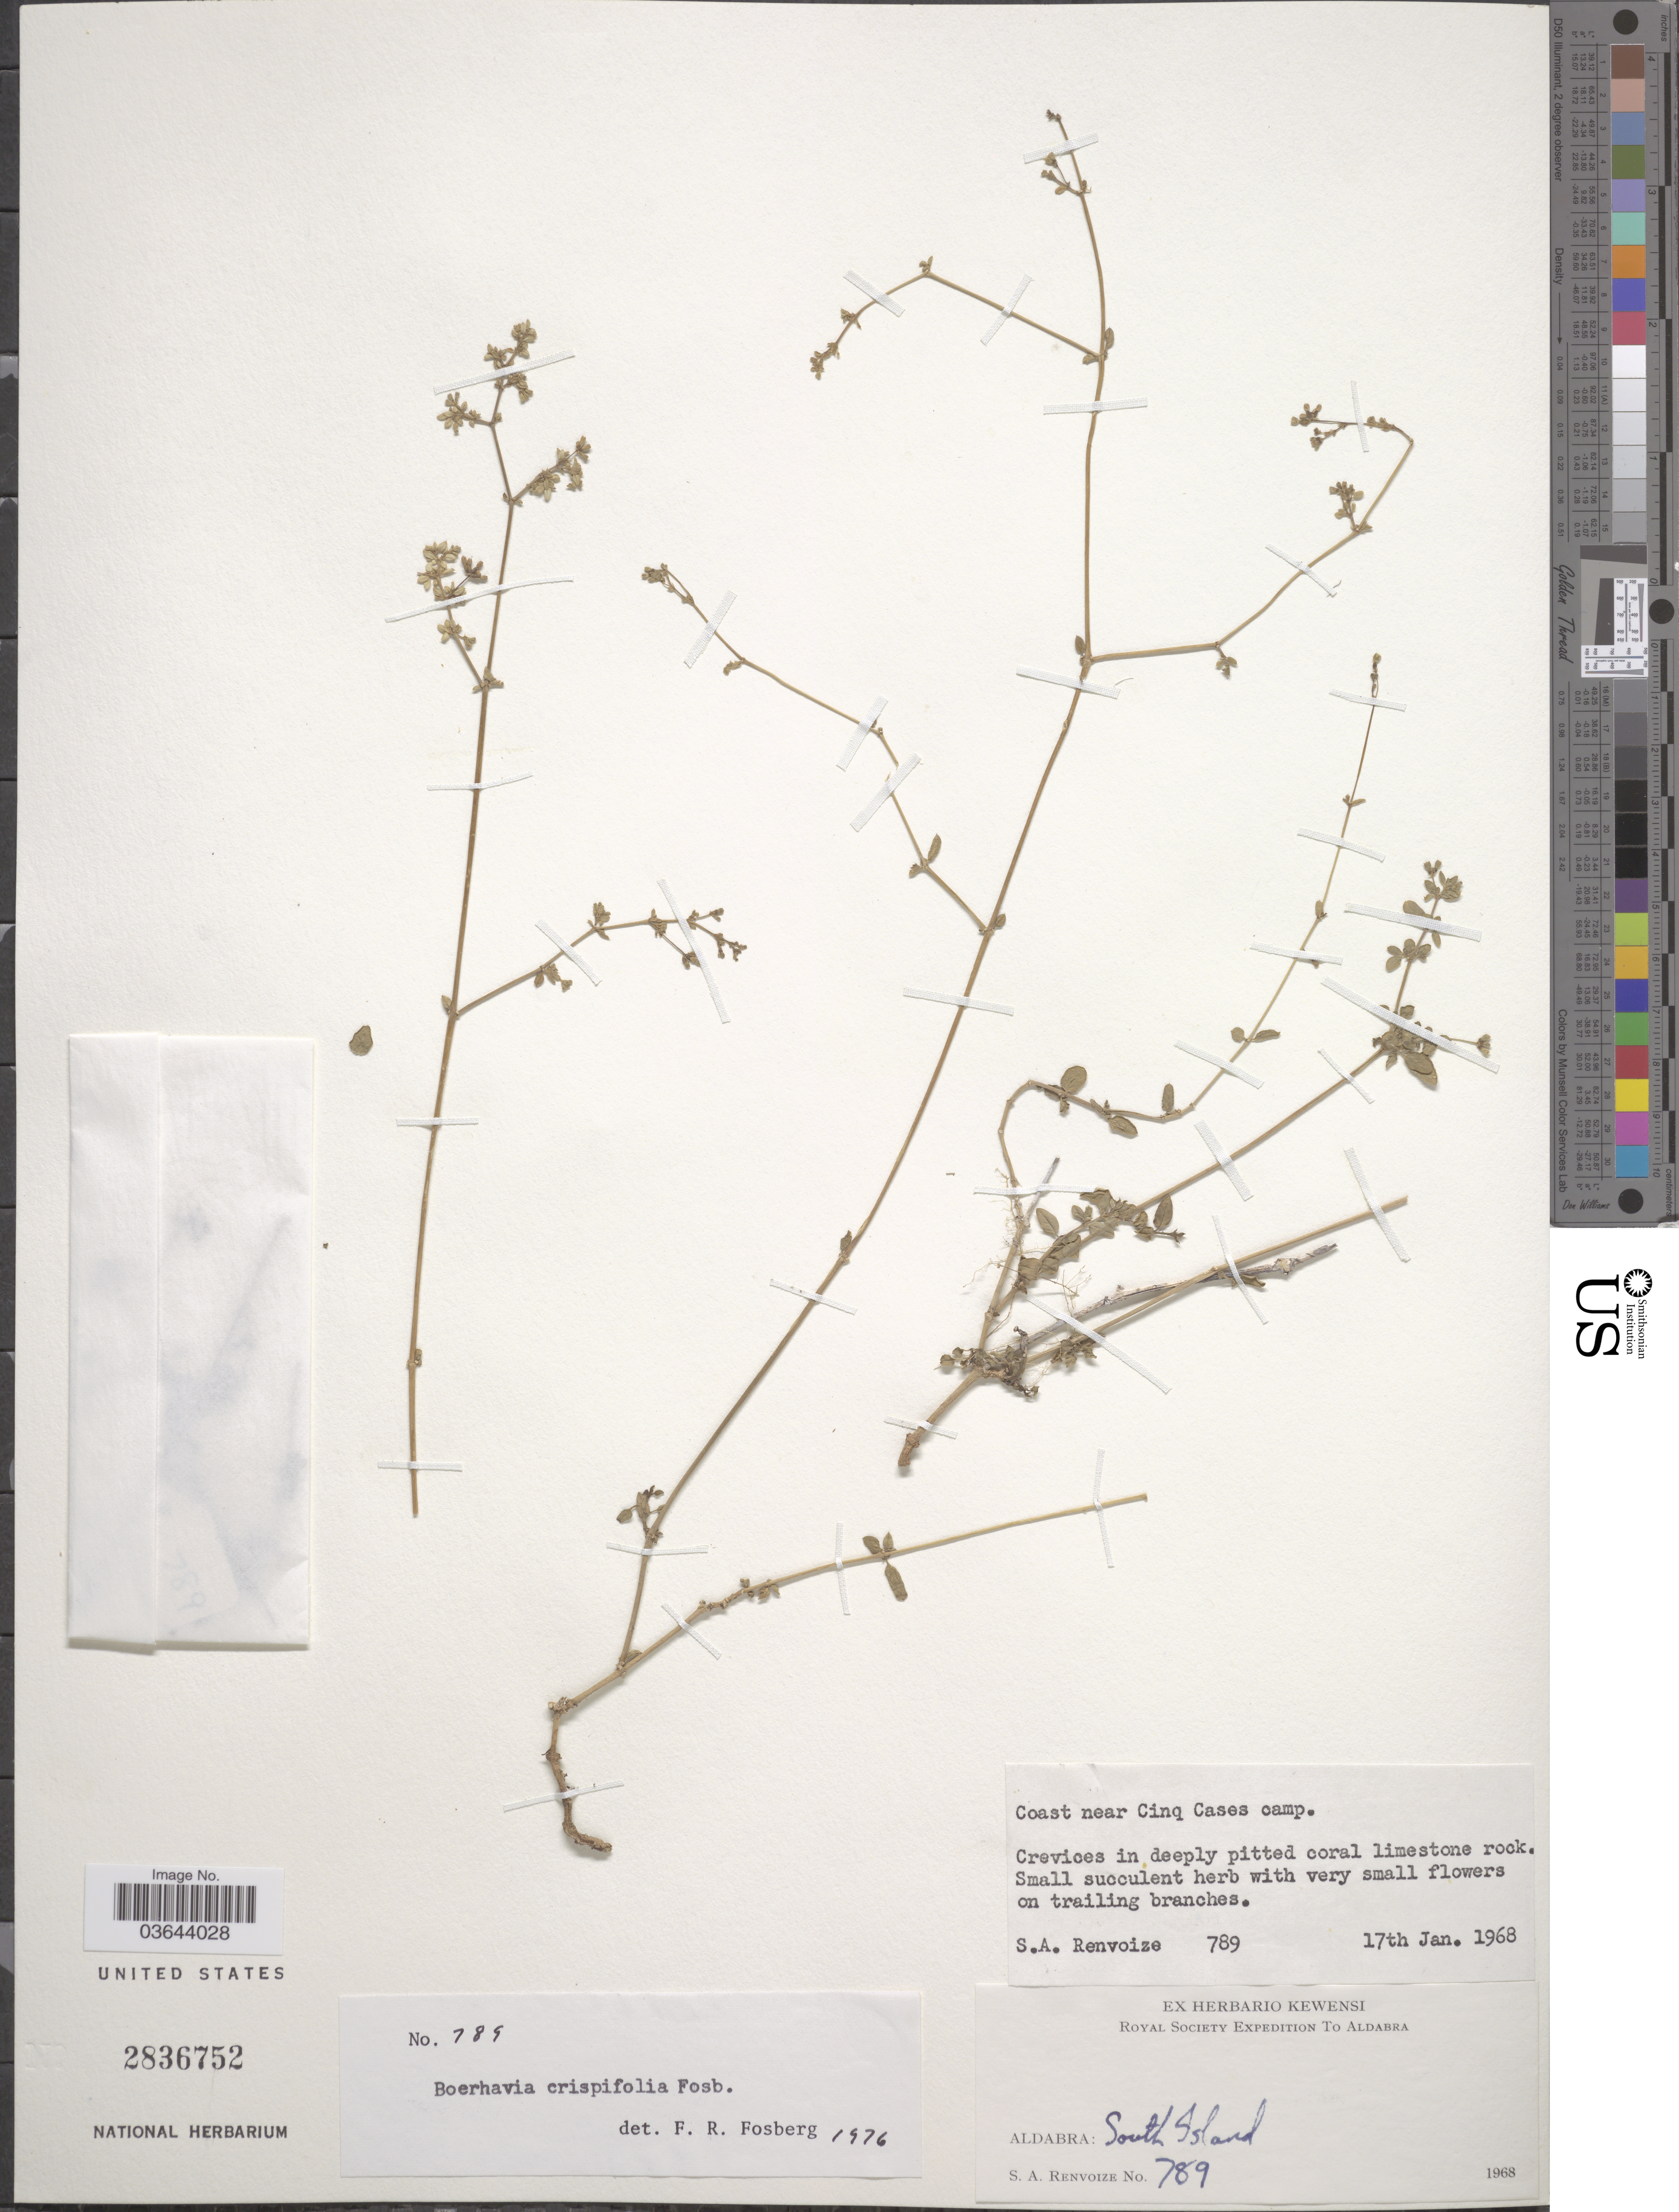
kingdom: Plantae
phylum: Tracheophyta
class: Magnoliopsida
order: Caryophyllales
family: Nyctaginaceae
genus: Boerhavia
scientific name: Boerhavia crispifolia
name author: Fosberg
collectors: S. A. Renvoize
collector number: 789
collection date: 1968-01-17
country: Seychelles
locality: Coast near Cinq Cases Camp. Aldabra: South Island.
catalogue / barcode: US 2836752